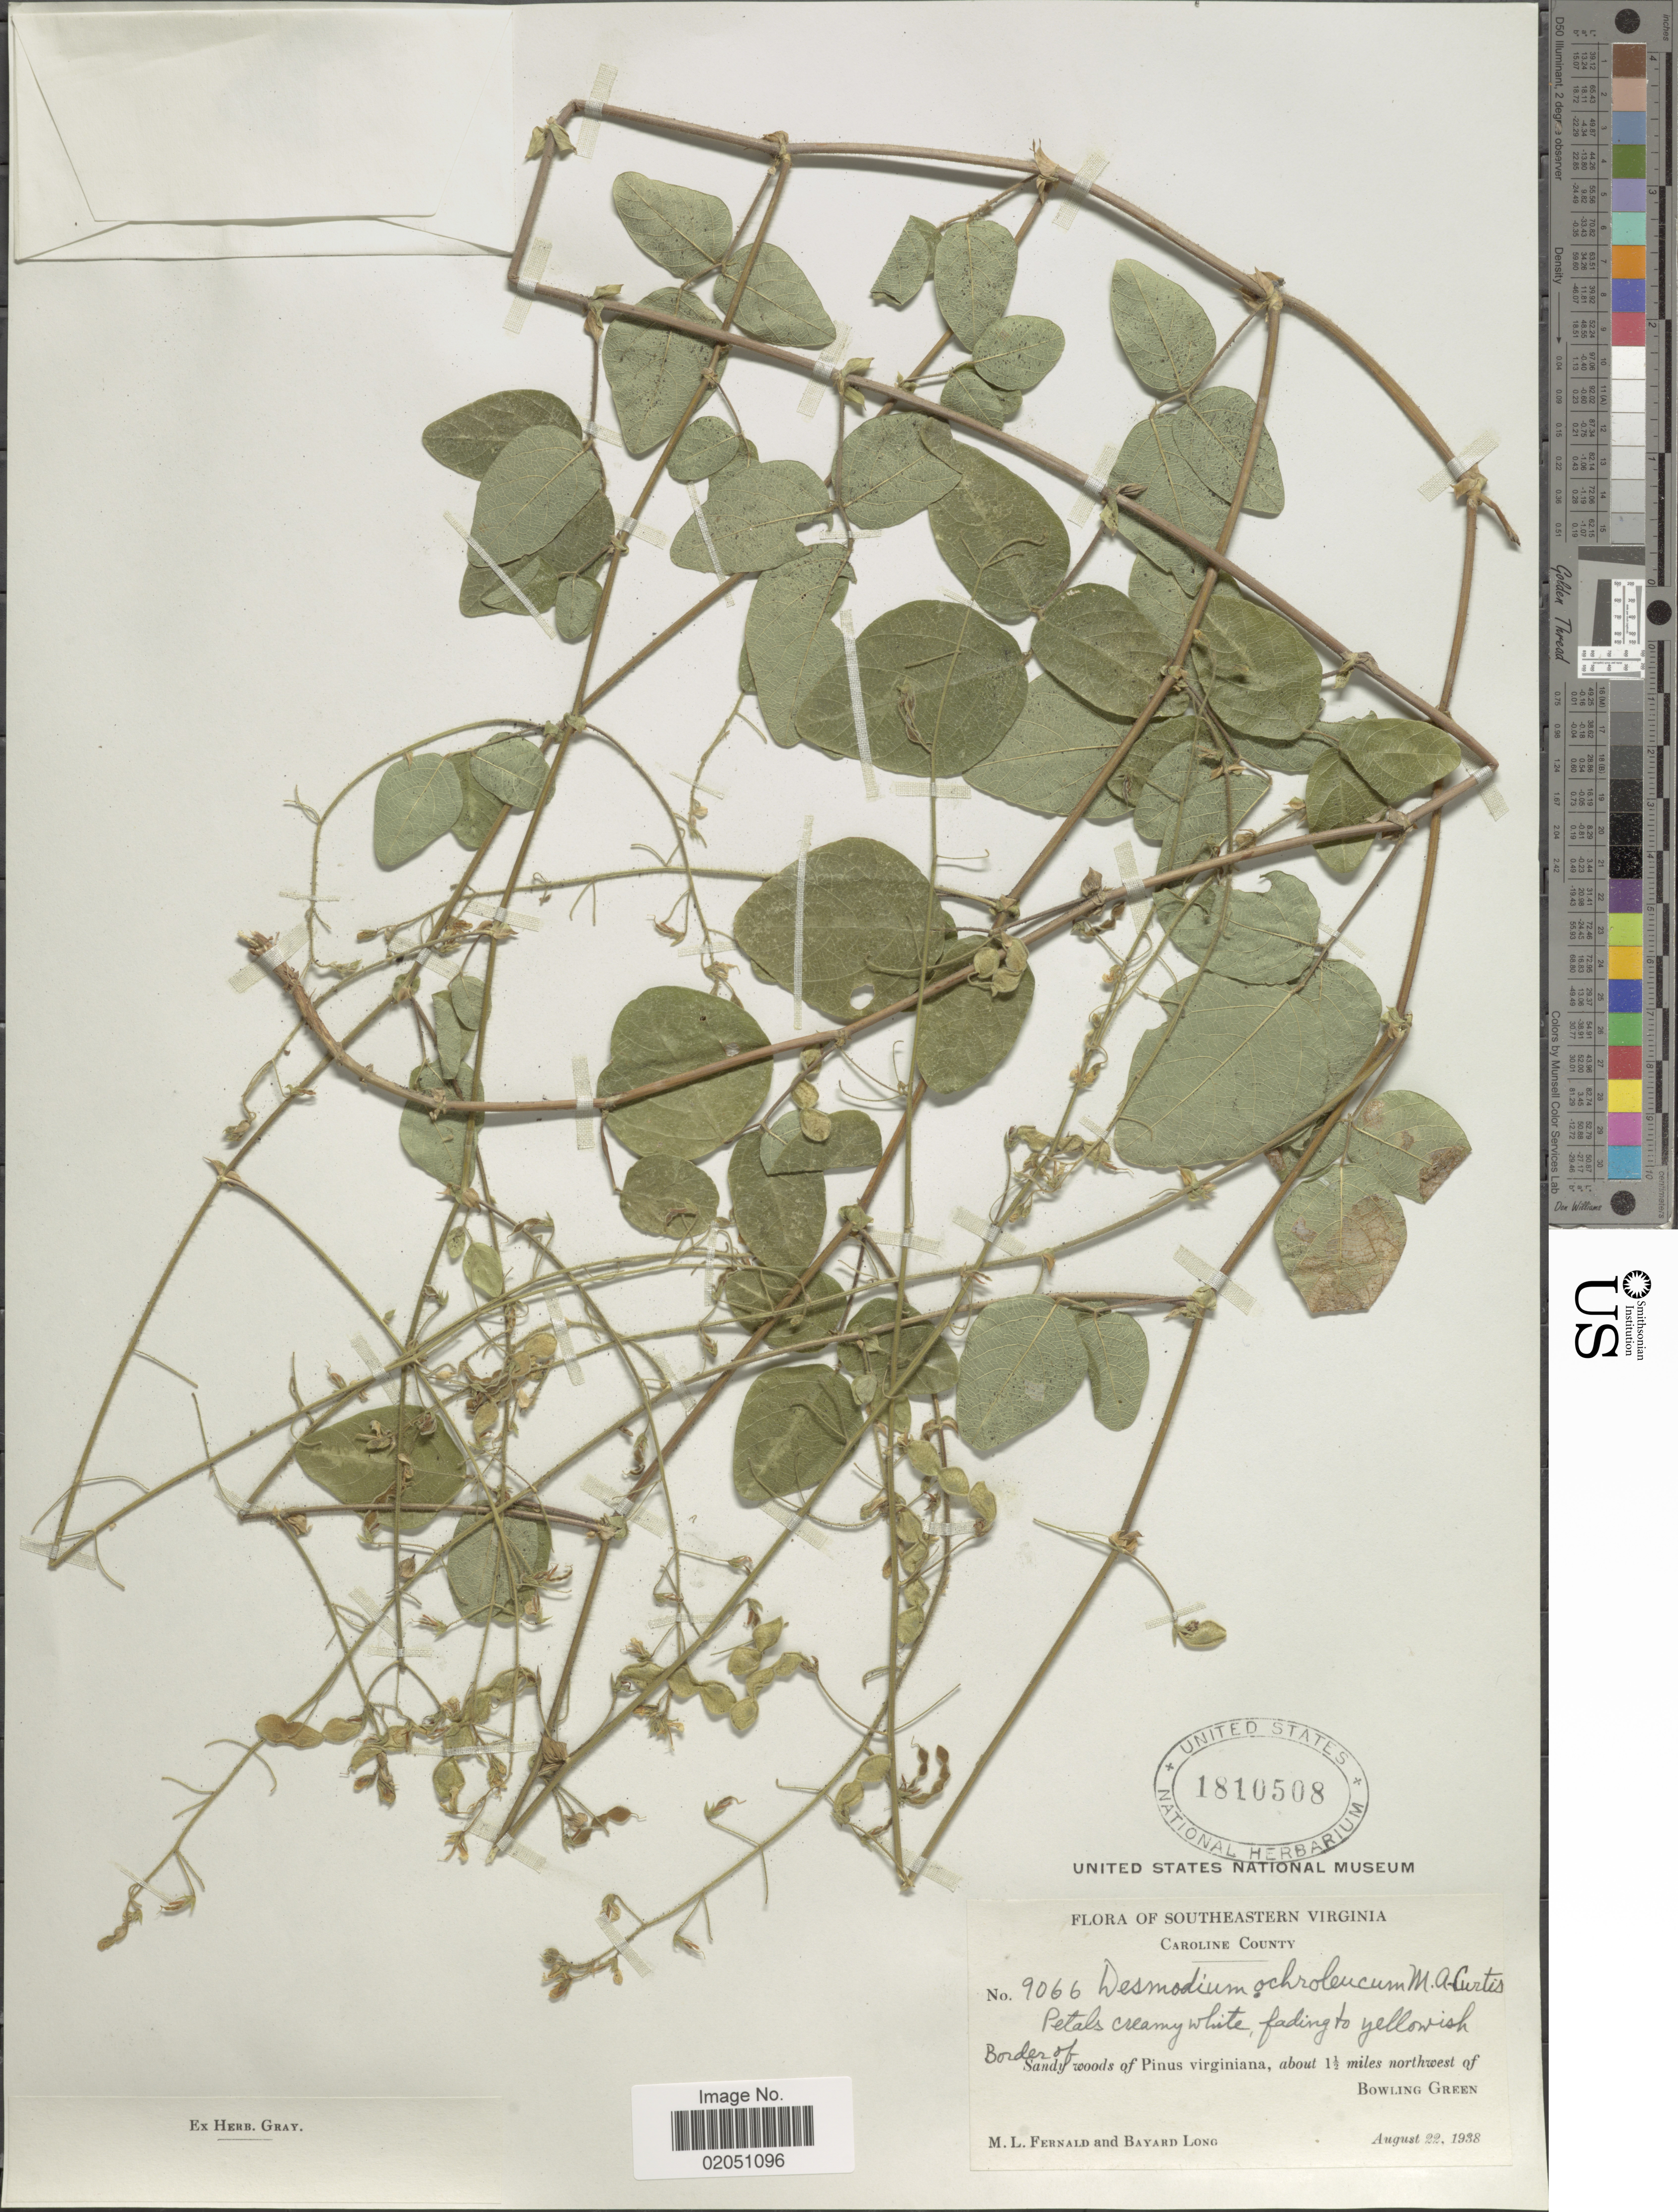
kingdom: Plantae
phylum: Tracheophyta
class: Magnoliopsida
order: Fabales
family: Fabaceae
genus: Desmodium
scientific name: Desmodium ochroleucum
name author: M.A. Curtis ex Canby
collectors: M. L. Fernald & B. Long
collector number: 9066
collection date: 1938-08-22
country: United States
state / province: Virginia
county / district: Caroline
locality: Southeastern Virginia, Caroline County, Border of Sandy woods of Pinus virginiana, about 1½ miles northwest of Bowling Green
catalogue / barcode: US 1810508